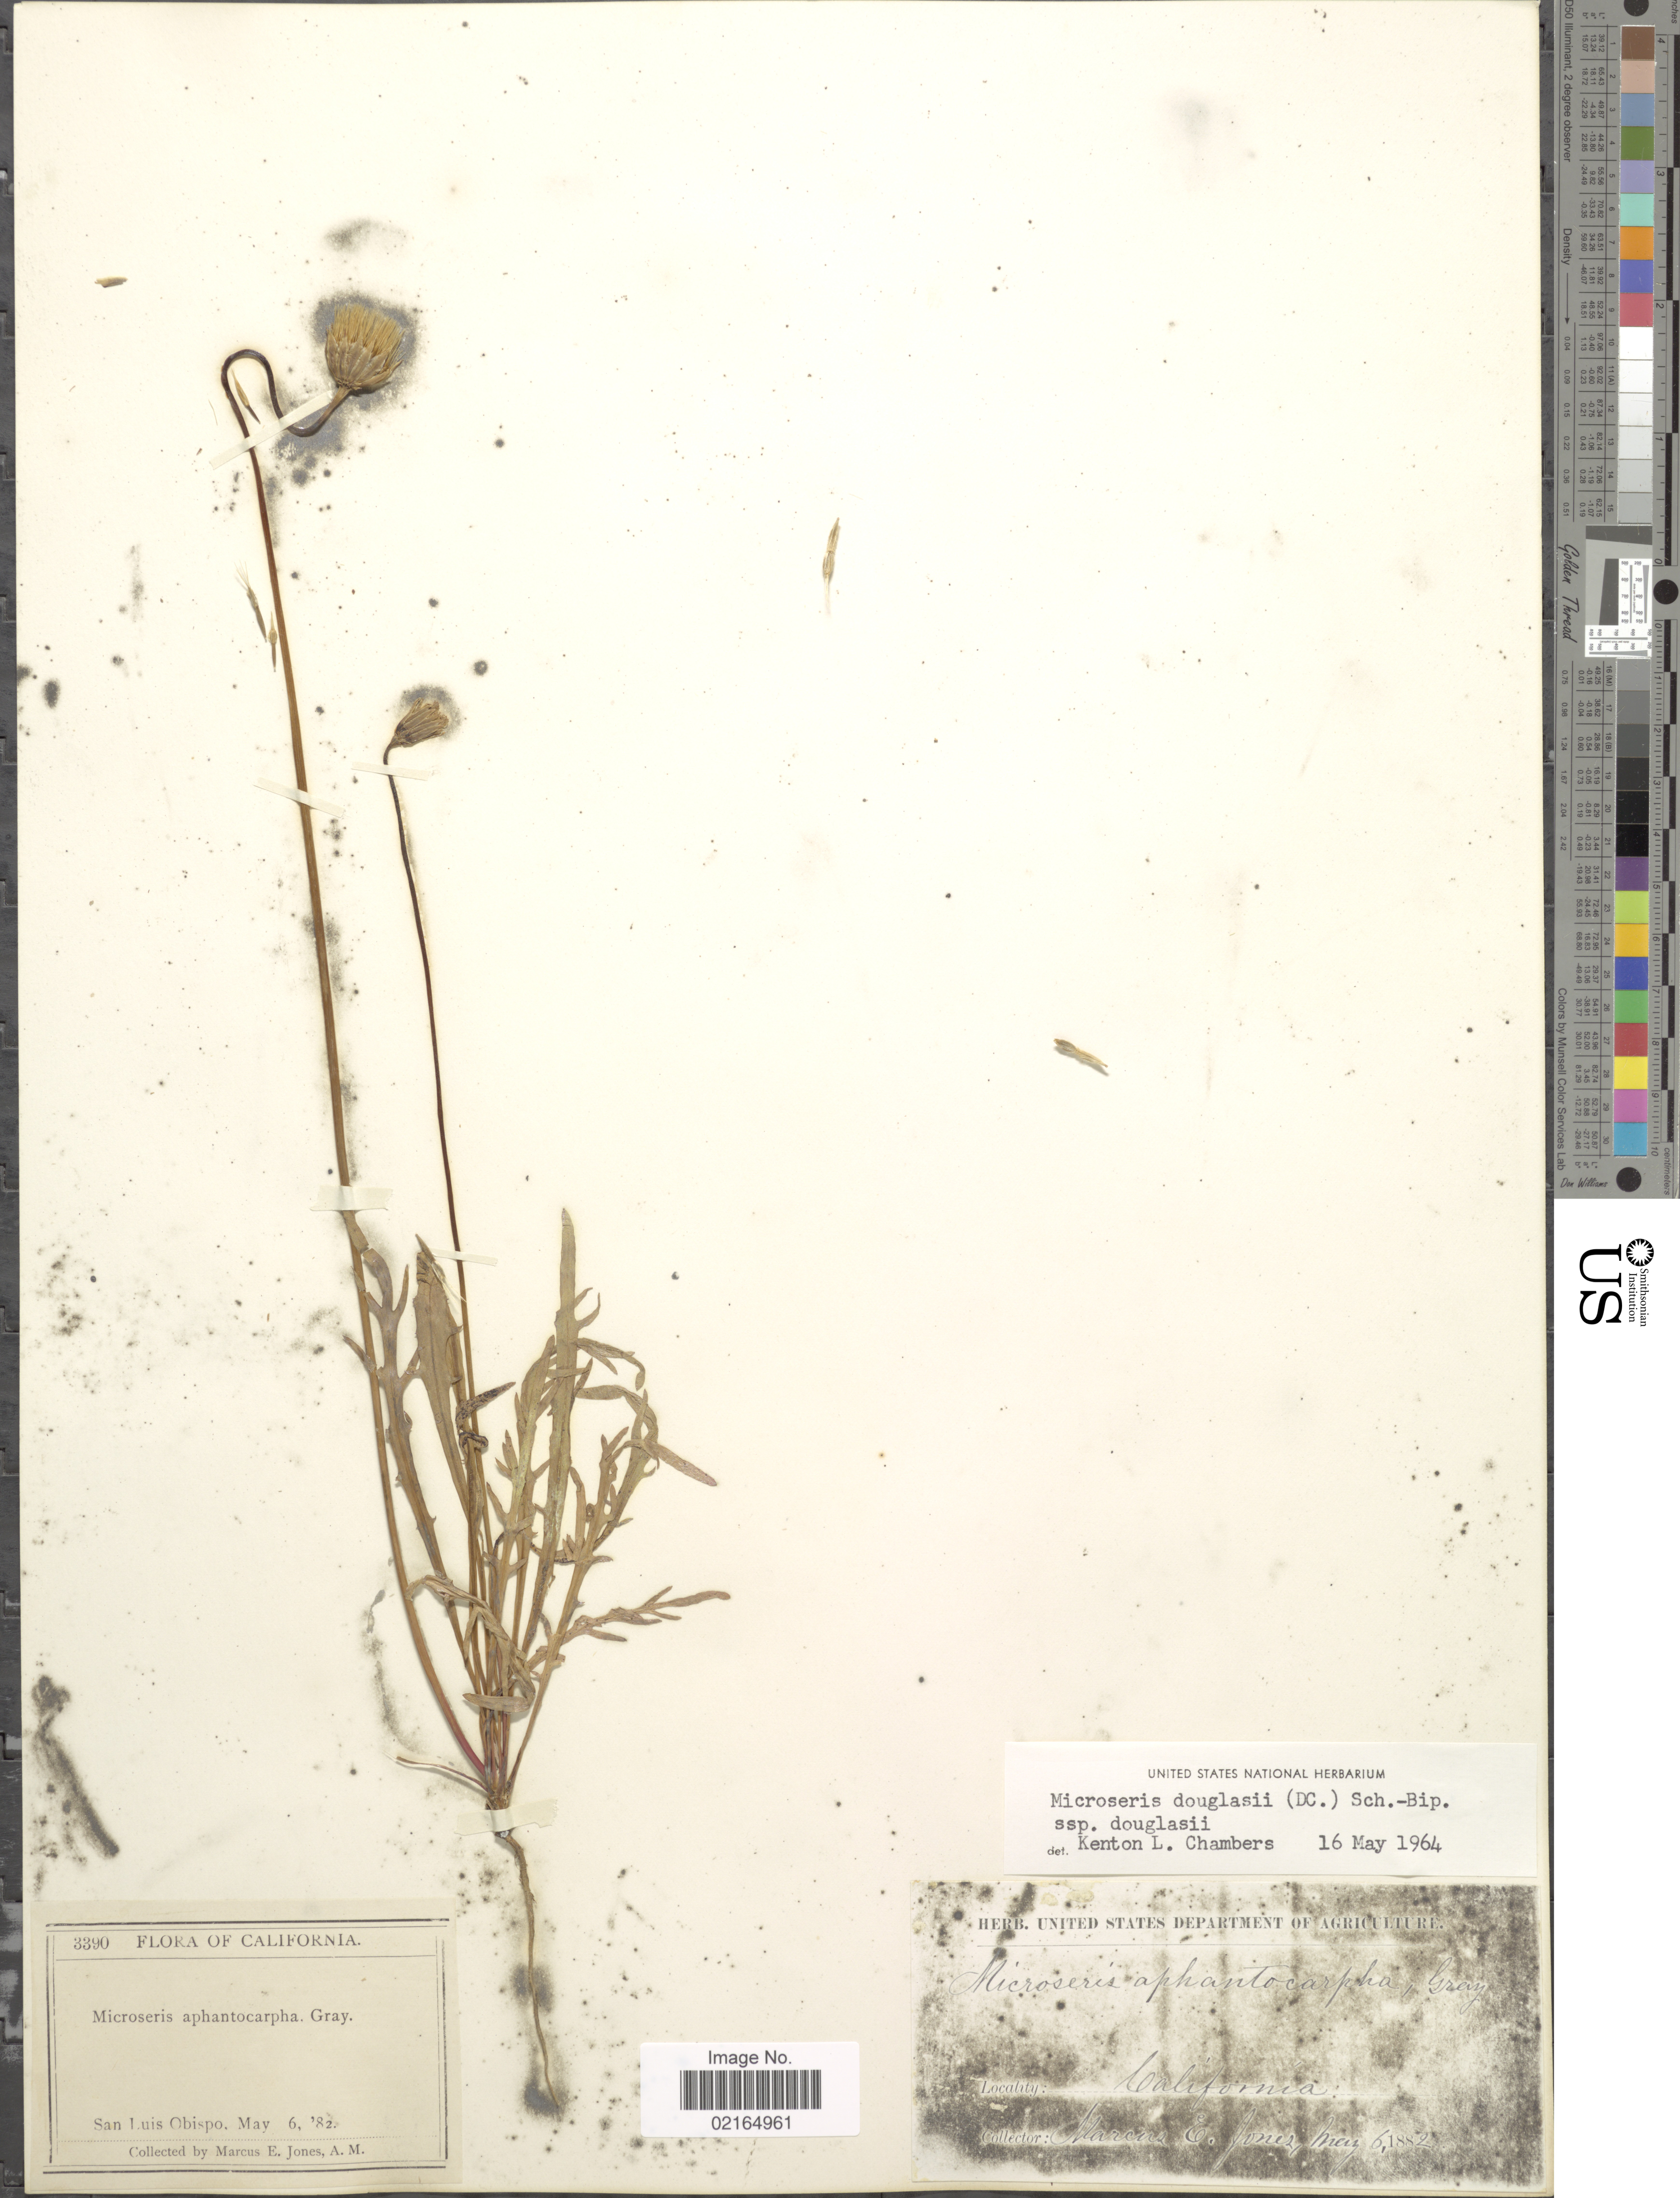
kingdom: Plantae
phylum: Tracheophyta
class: Magnoliopsida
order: Asterales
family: Asteraceae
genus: Microseris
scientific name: Microseris douglasii subsp. douglasii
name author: (DC.) Sch. Bip.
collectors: M. E. Jones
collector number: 3390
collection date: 1882-05-06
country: United States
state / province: California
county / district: San Luis Obispo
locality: San Luis Obispo.